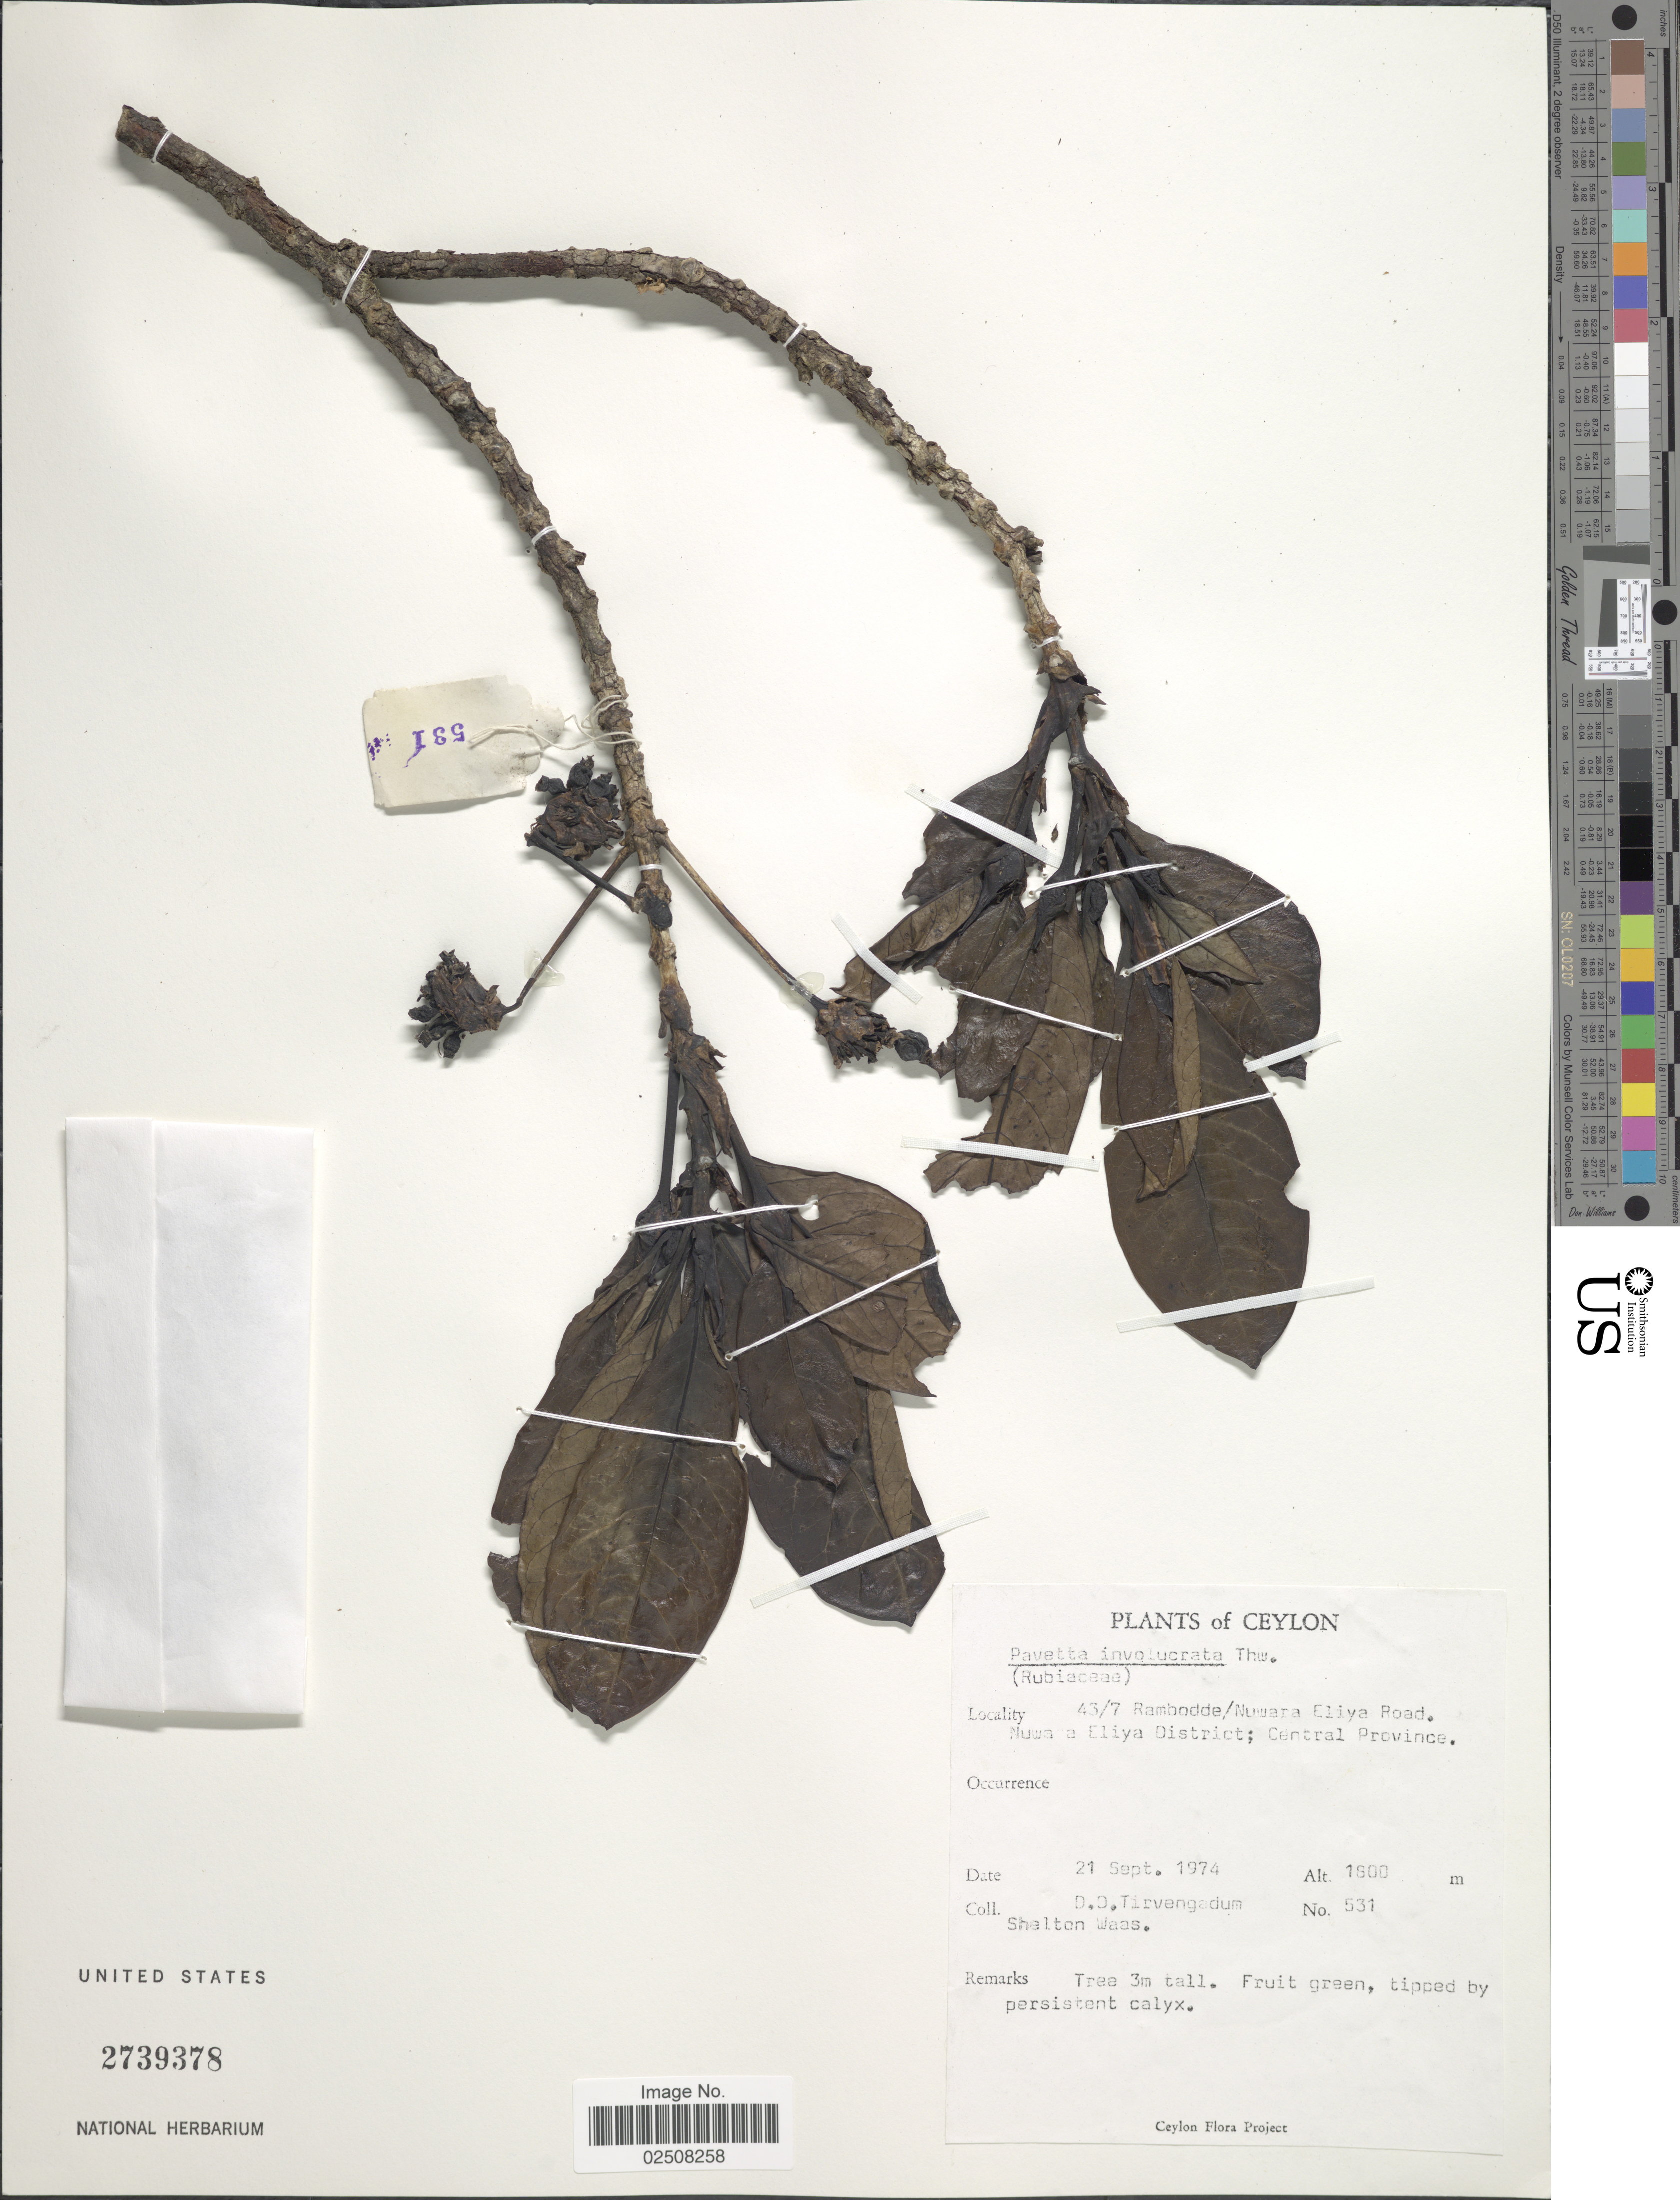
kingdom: Plantae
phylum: Tracheophyta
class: Magnoliopsida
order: Gentianales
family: Rubiaceae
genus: Pavetta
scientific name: Pavetta involucrata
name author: Thwaites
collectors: D. Tirvengadum & S. Waas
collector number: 531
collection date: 1974-09-21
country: Sri Lanka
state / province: Central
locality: Ceylon, 43/7 Rambodde/Nuwara Eliya Road. Nuwara Eliya District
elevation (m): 1800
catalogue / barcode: US 2739378